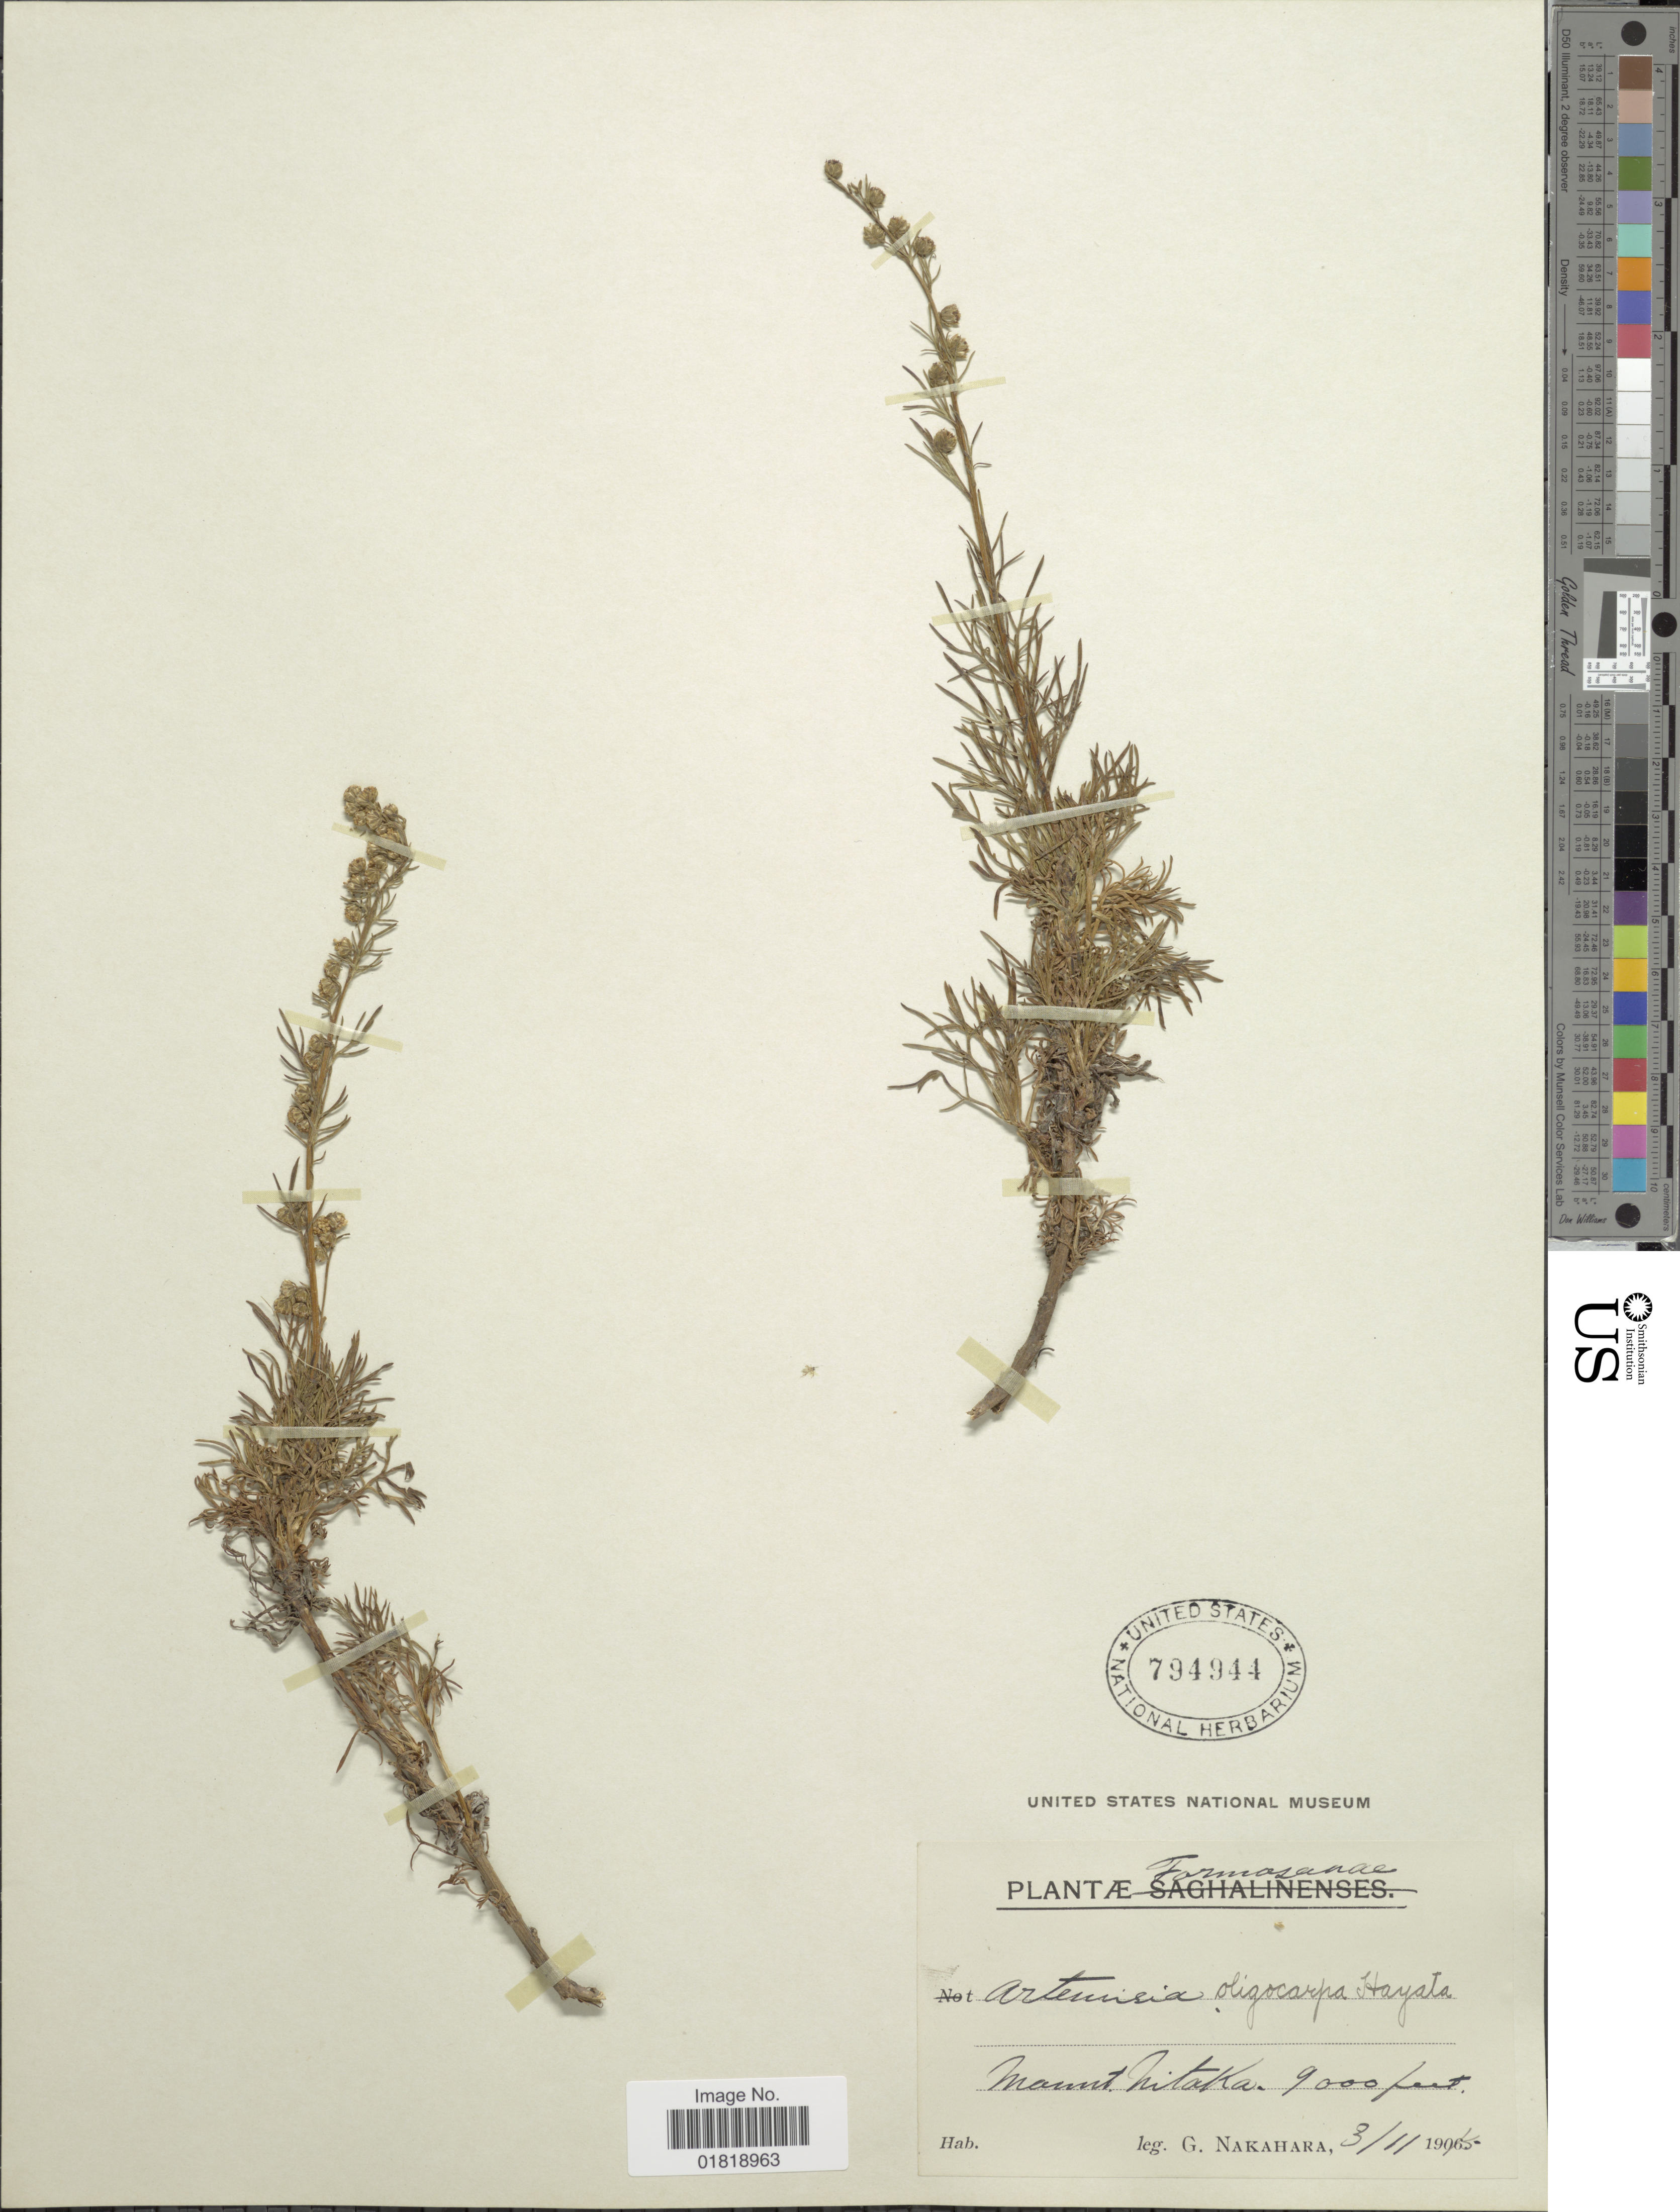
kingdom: Plantae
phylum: Tracheophyta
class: Magnoliopsida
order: Asterales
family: Asteraceae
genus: Artemisia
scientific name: Artemisia oligocarpa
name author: Hayata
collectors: G. Nakahara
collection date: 1905-11-03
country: Taiwan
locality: Formosanae, Mount Mitaka [interpreted]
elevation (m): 2743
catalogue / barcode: US 794944